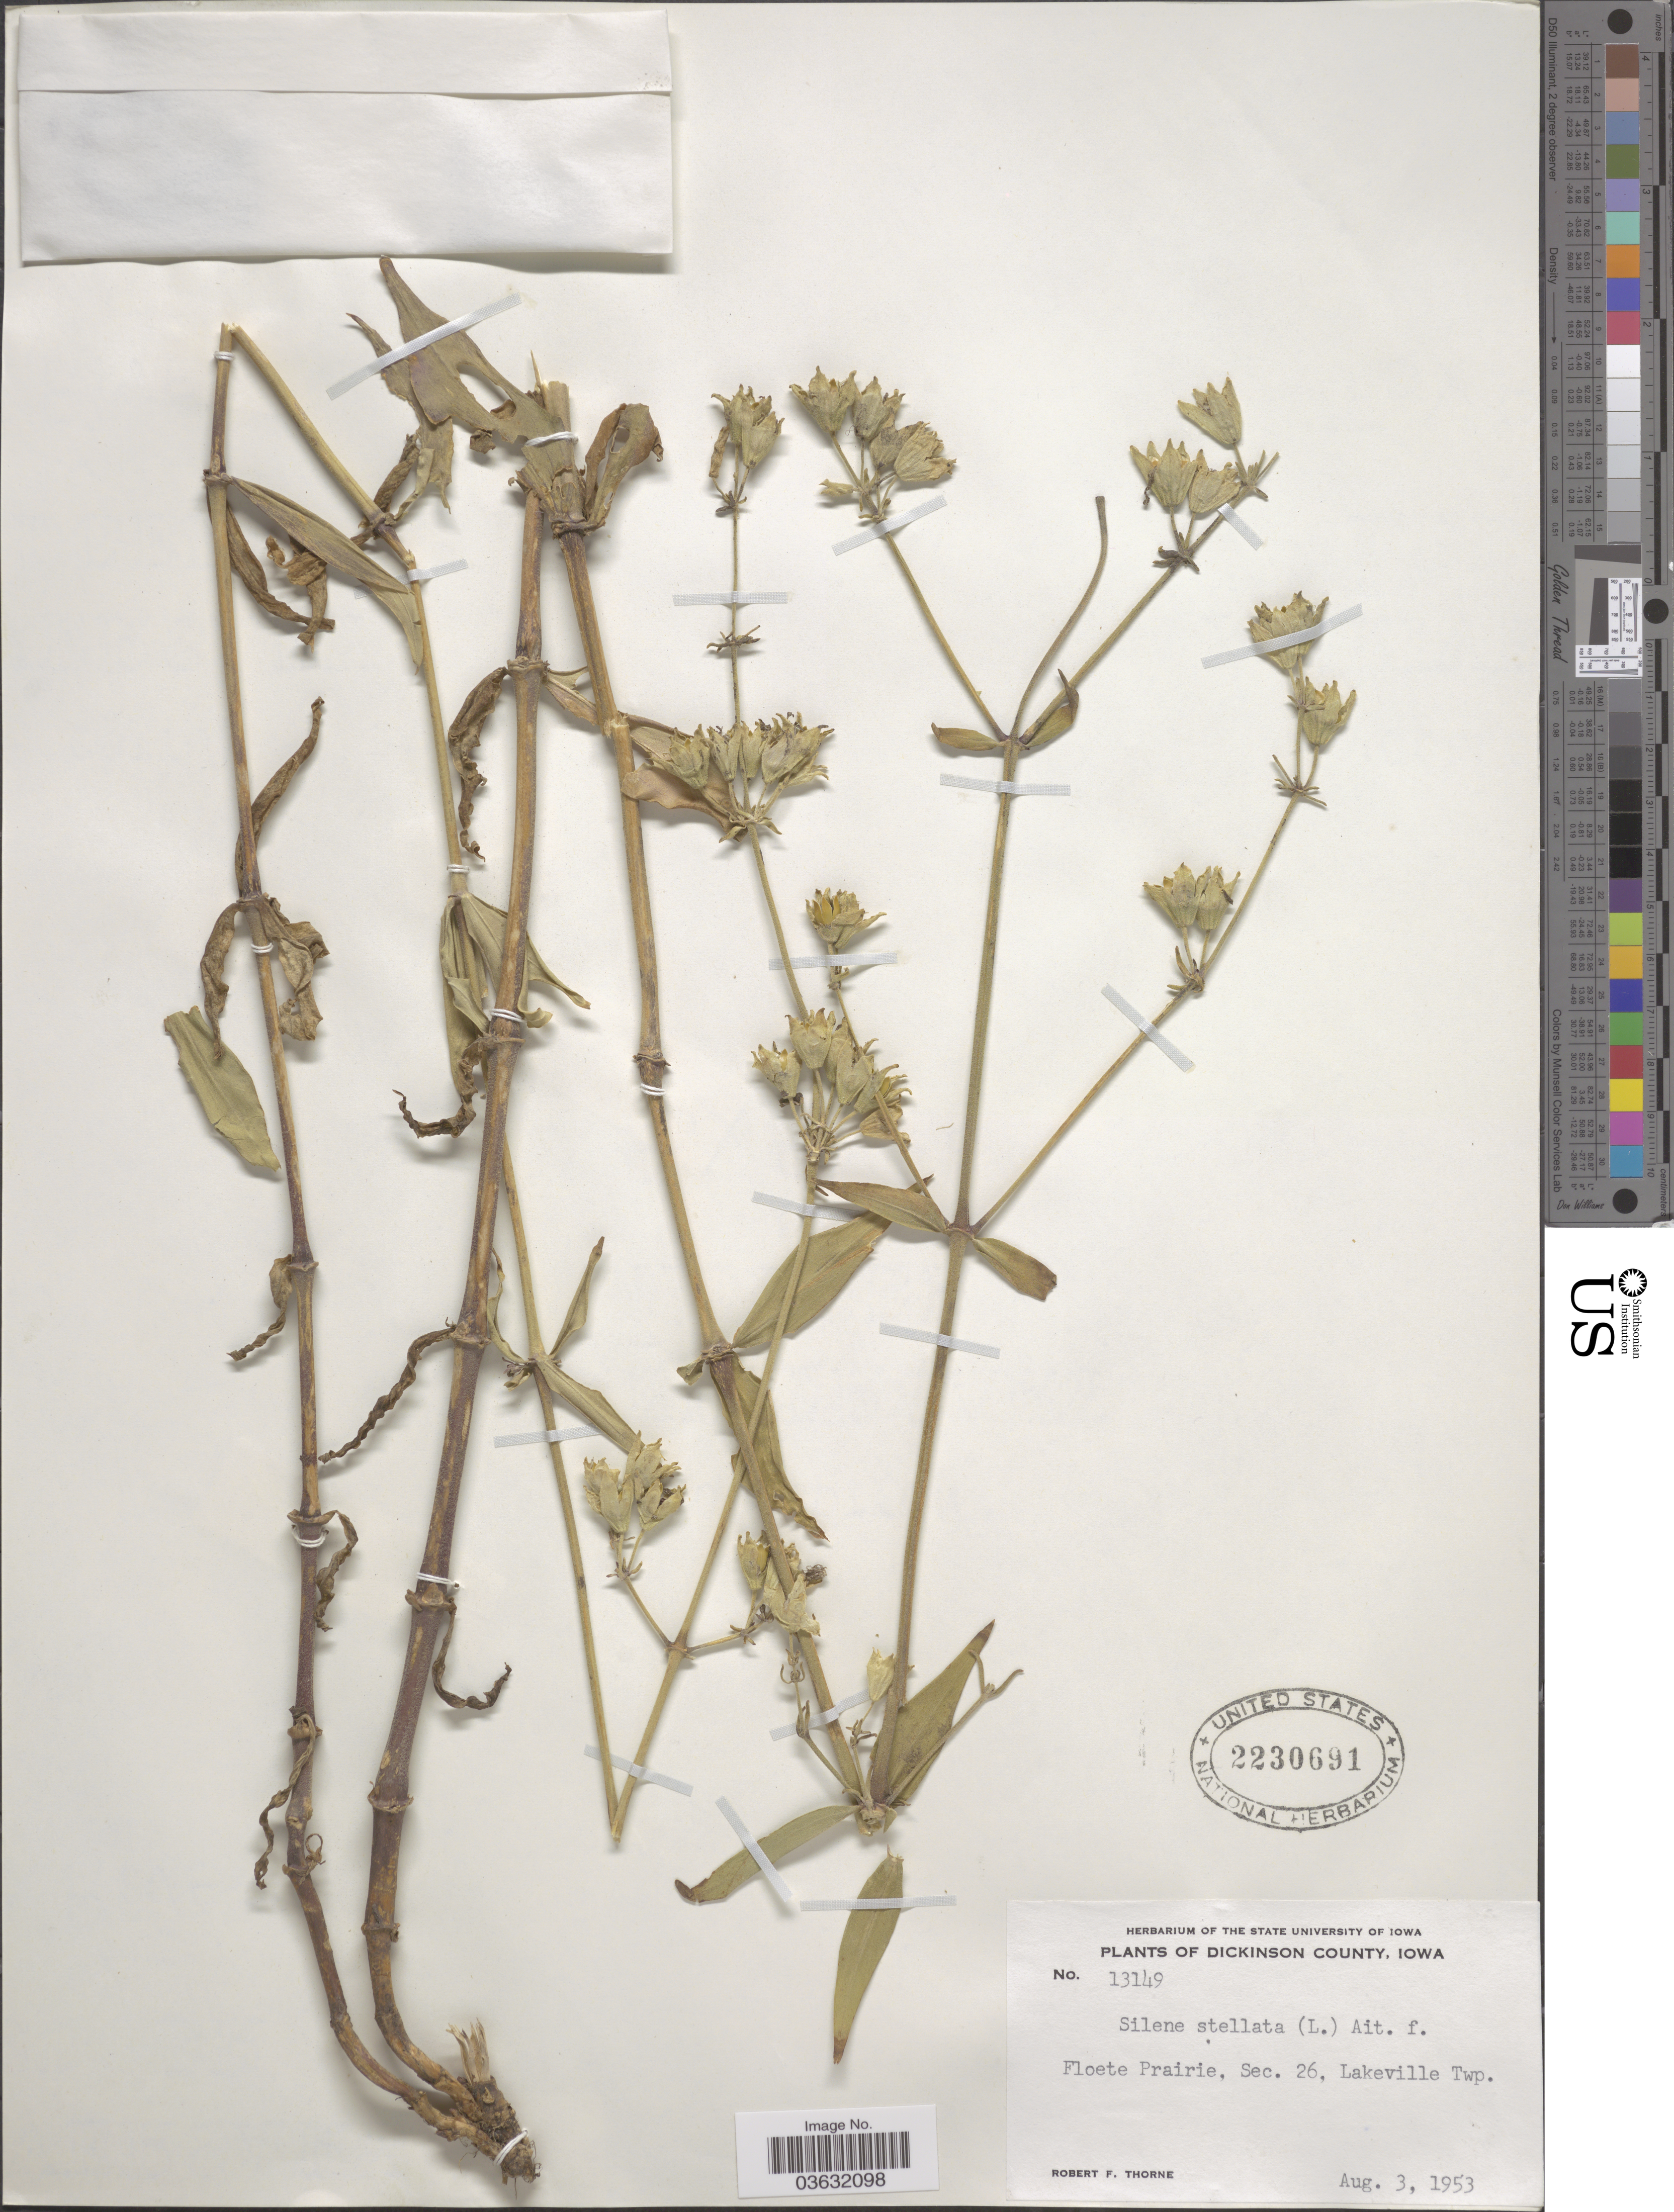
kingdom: Plantae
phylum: Tracheophyta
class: Magnoliopsida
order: Caryophyllales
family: Caryophyllaceae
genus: Silene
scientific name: Silene stellata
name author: (L.) Coyte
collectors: R. F. Thorne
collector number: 13149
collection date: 1953-08-03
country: United States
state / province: Iowa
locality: Dickinson County. Floete Prairie, Sec. 26, Lakeville Twp.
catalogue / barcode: US 2230691